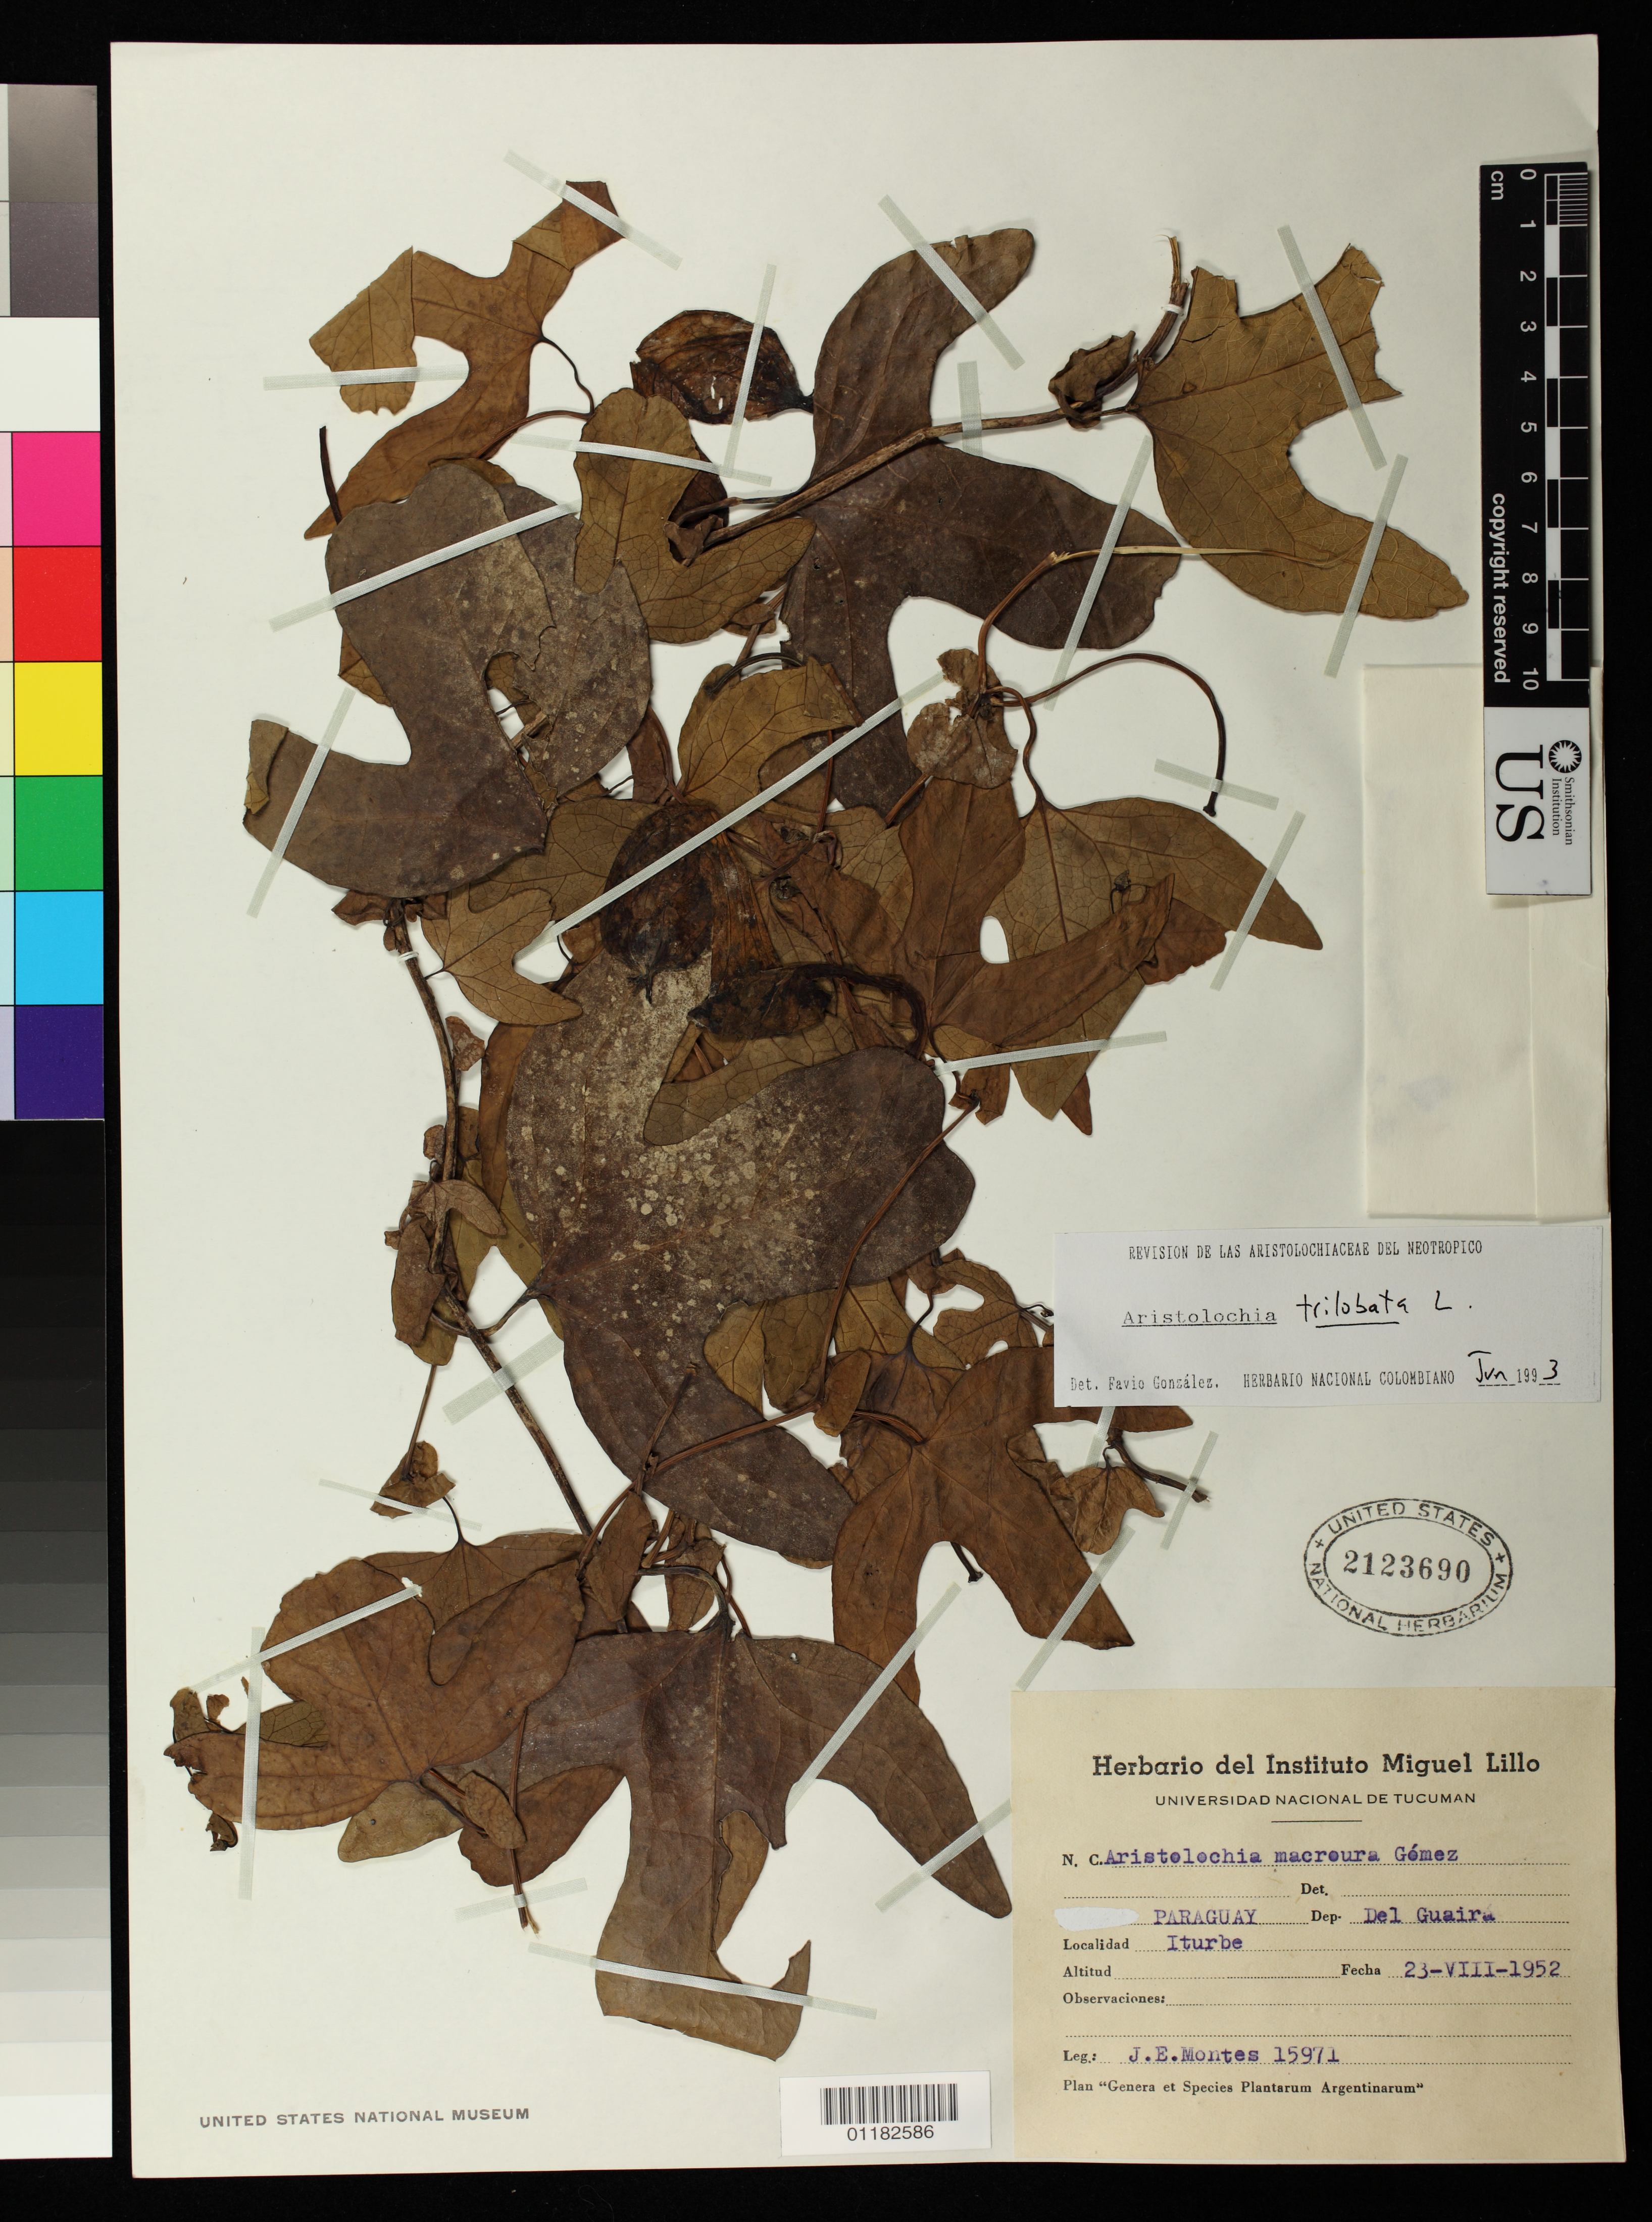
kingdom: Plantae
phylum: Tracheophyta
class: Magnoliopsida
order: Piperales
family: Aristolochiaceae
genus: Aristolochia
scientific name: Aristolochia trilobata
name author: L.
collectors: J. E. Montes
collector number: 15971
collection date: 1952-08-23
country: Paraguay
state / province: Guairá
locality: Iturbe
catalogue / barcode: US 2123690